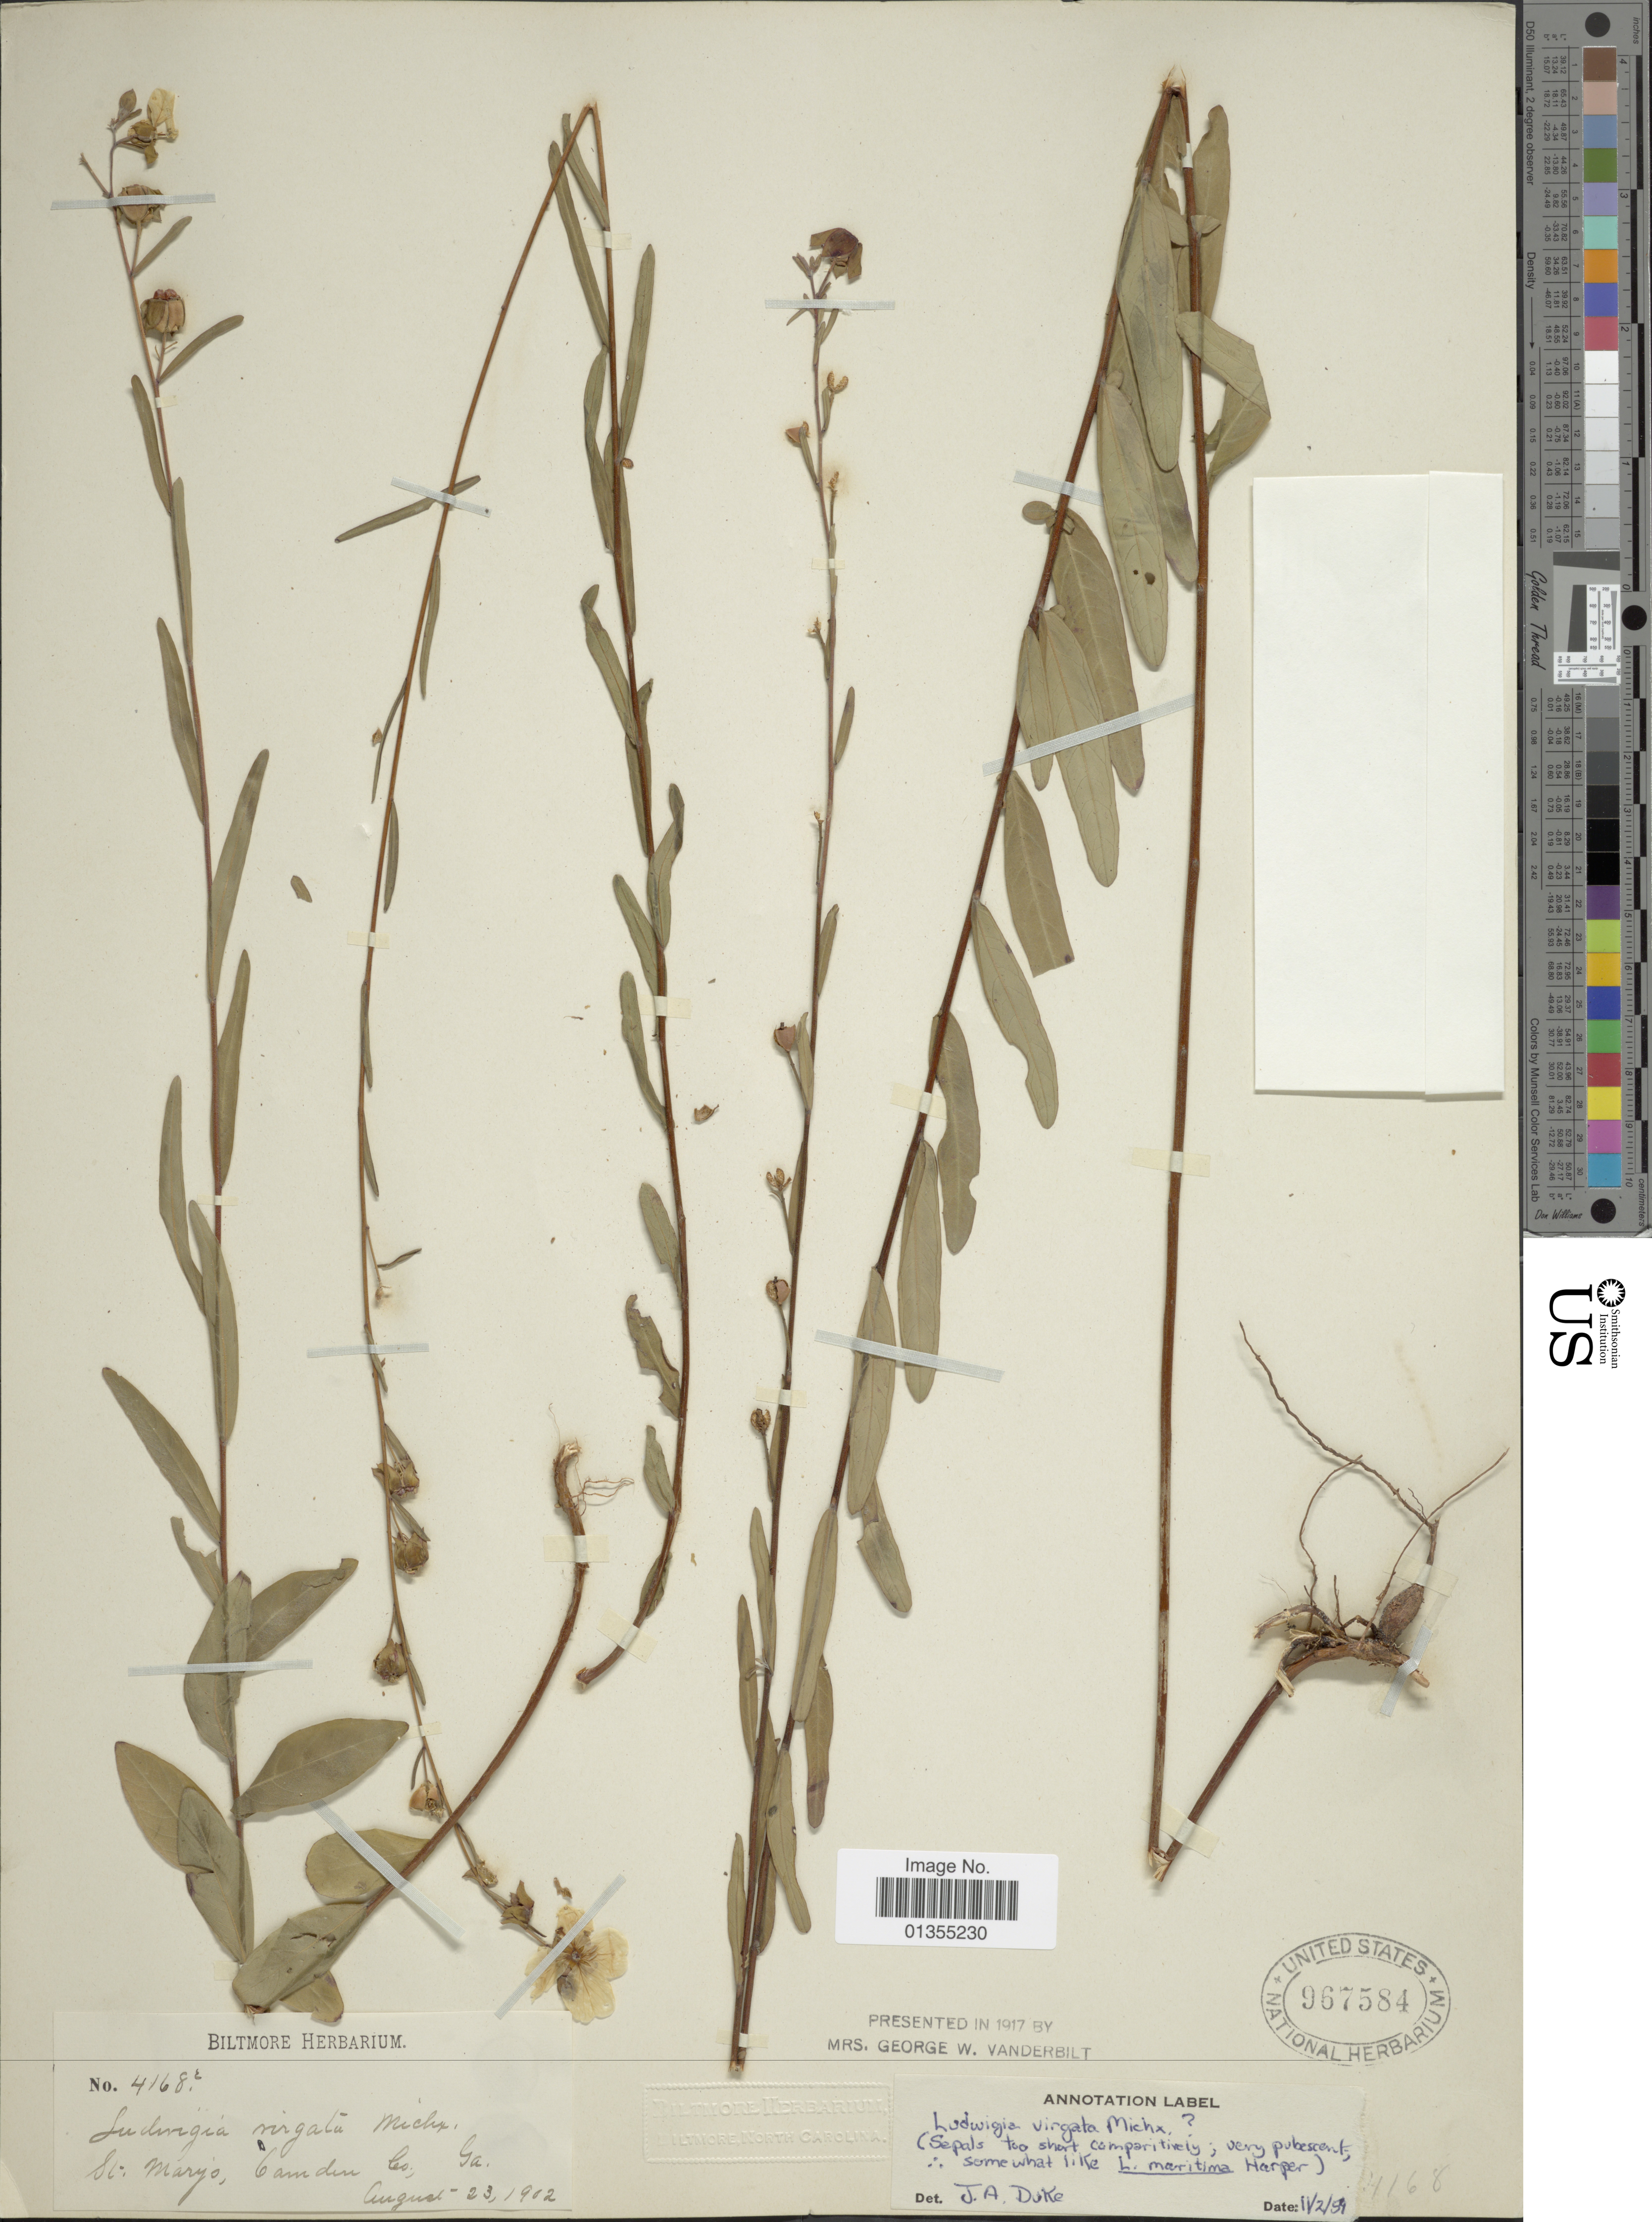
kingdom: Plantae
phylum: Tracheophyta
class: Magnoliopsida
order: Myrtales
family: Onagraceae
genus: Ludwigia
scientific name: Ludwigia virgata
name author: Michx.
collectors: ex herb. Biltmore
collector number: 4168c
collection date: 1902-08-23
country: United States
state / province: Georgia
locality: St. Maryo, Camden Co.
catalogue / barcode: US 967584